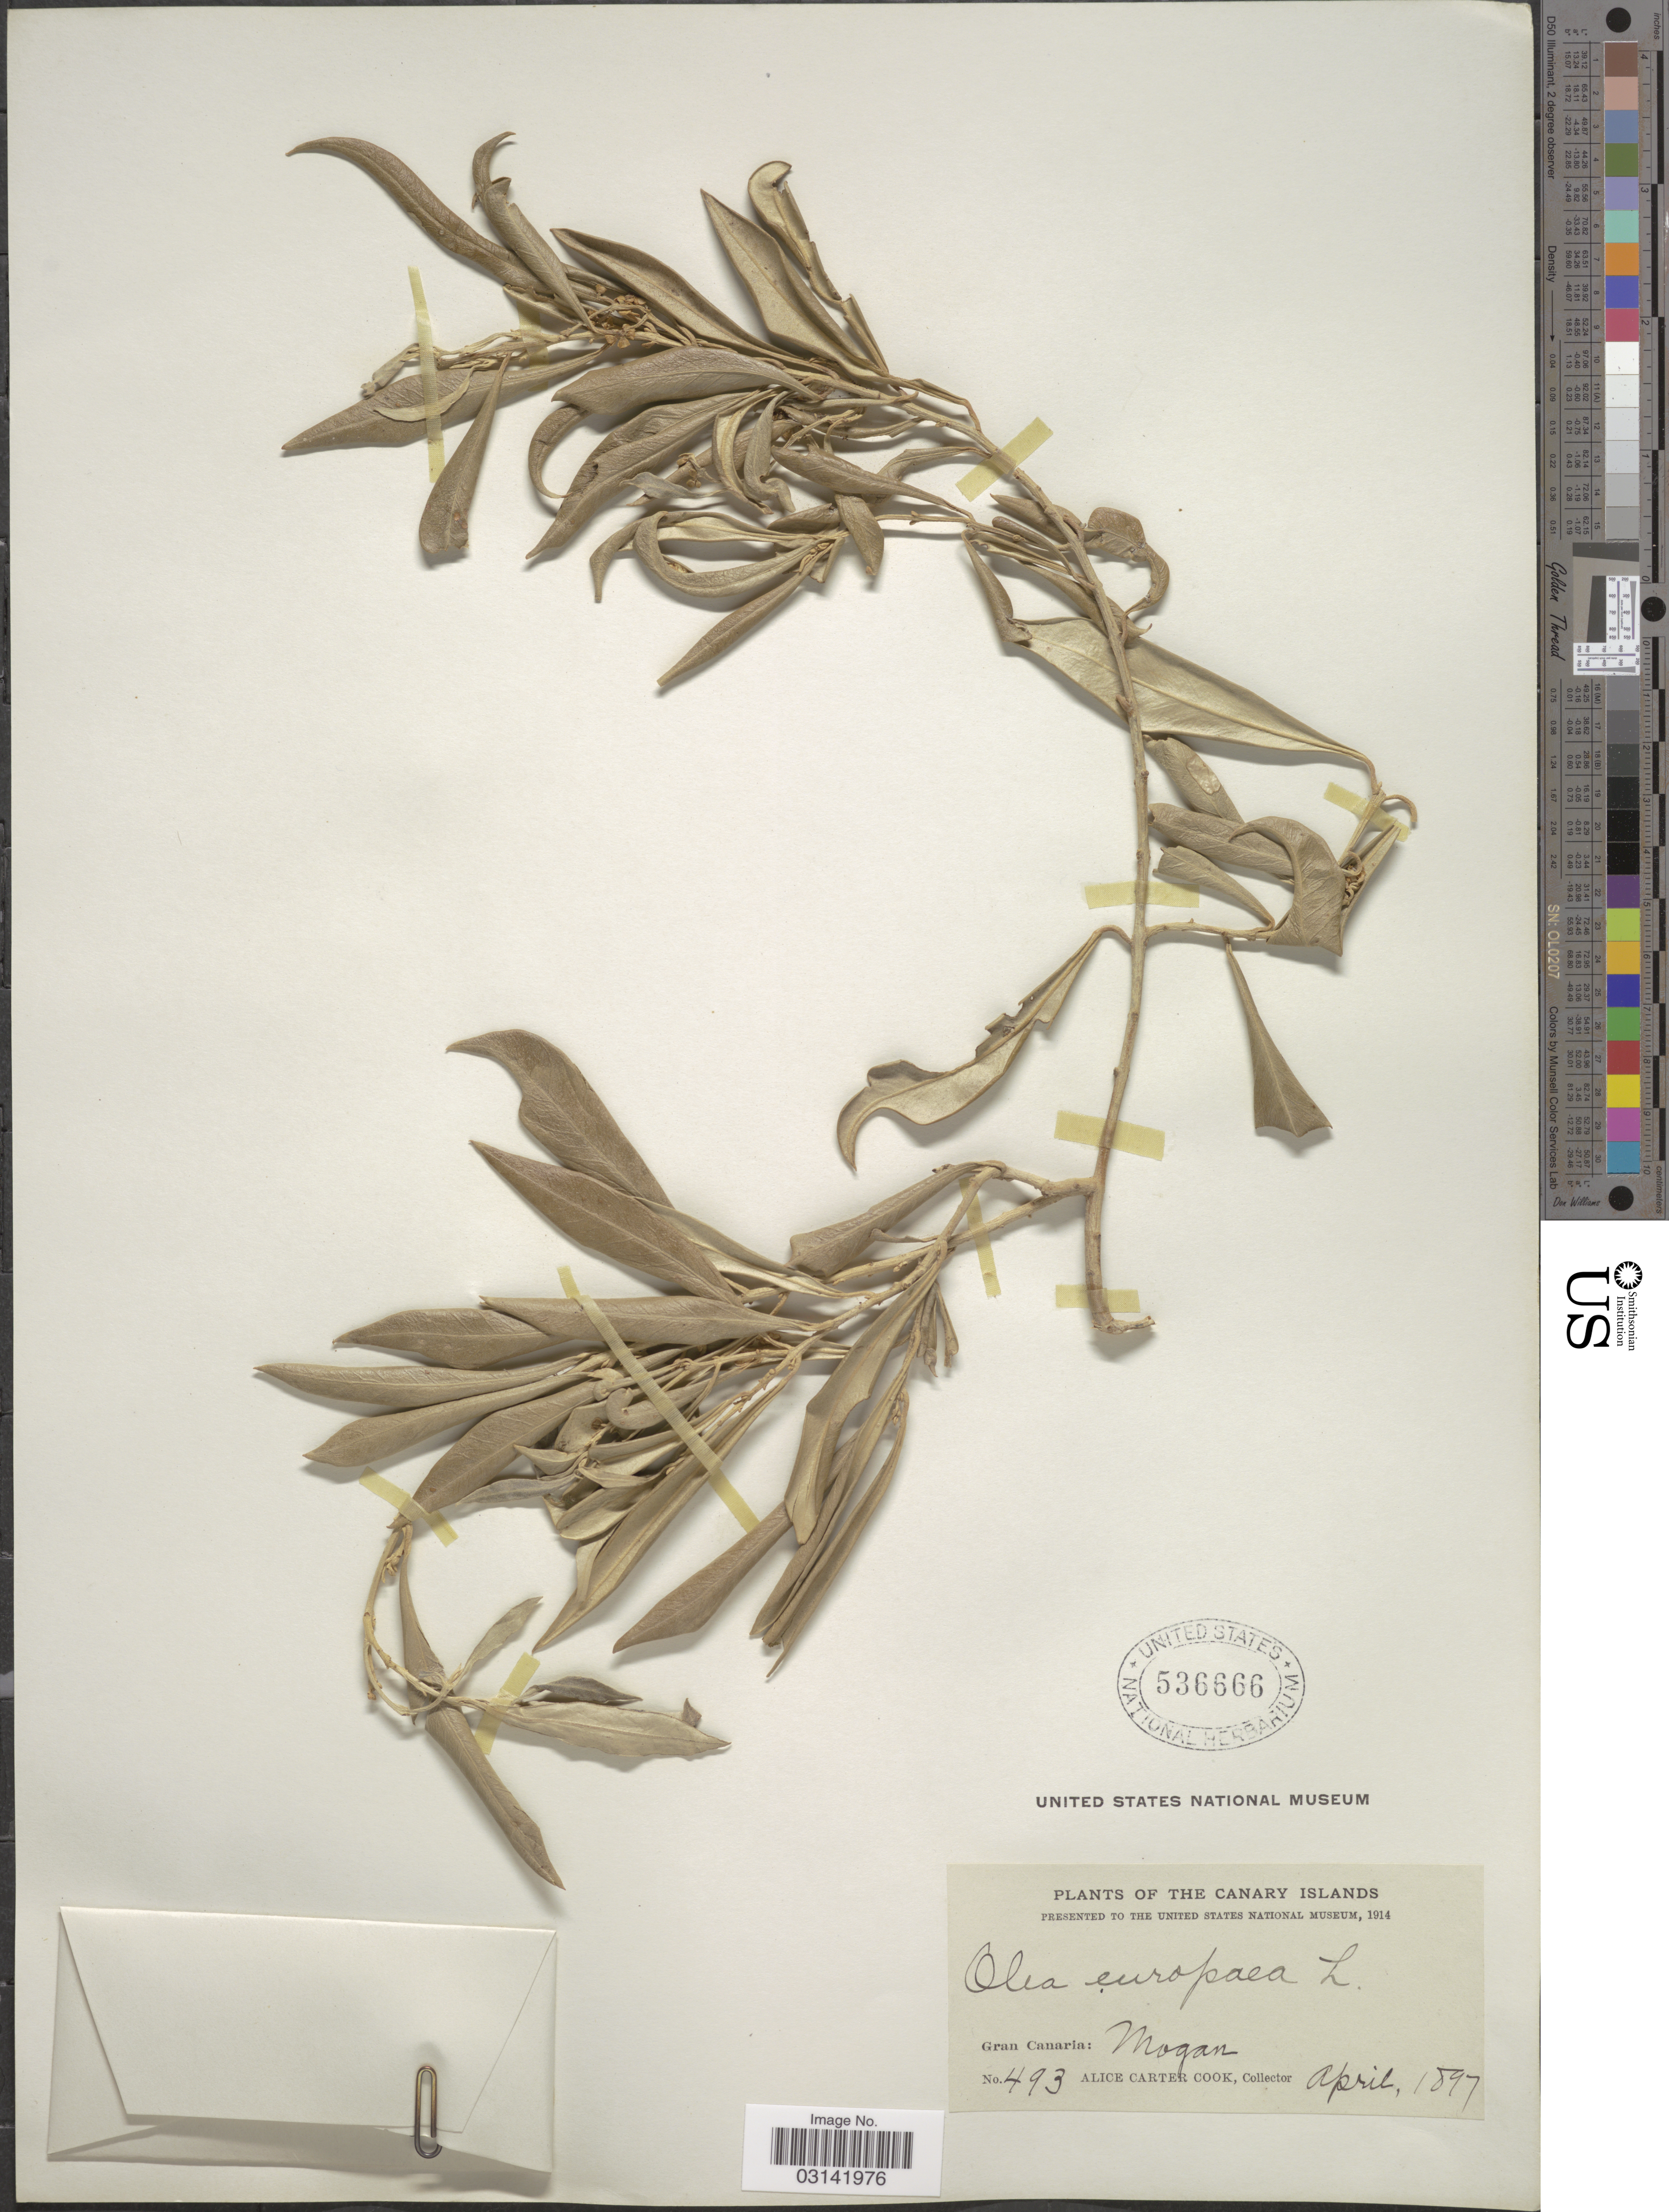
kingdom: Plantae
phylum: Tracheophyta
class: Magnoliopsida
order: Lamiales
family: Oleaceae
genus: Olea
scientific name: Olea europaea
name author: L.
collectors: Alice C. Cook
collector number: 493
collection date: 1897-04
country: Spain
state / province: Canarias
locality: The Canary Islands, Gran Canaria: Mogan.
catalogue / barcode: US 536666